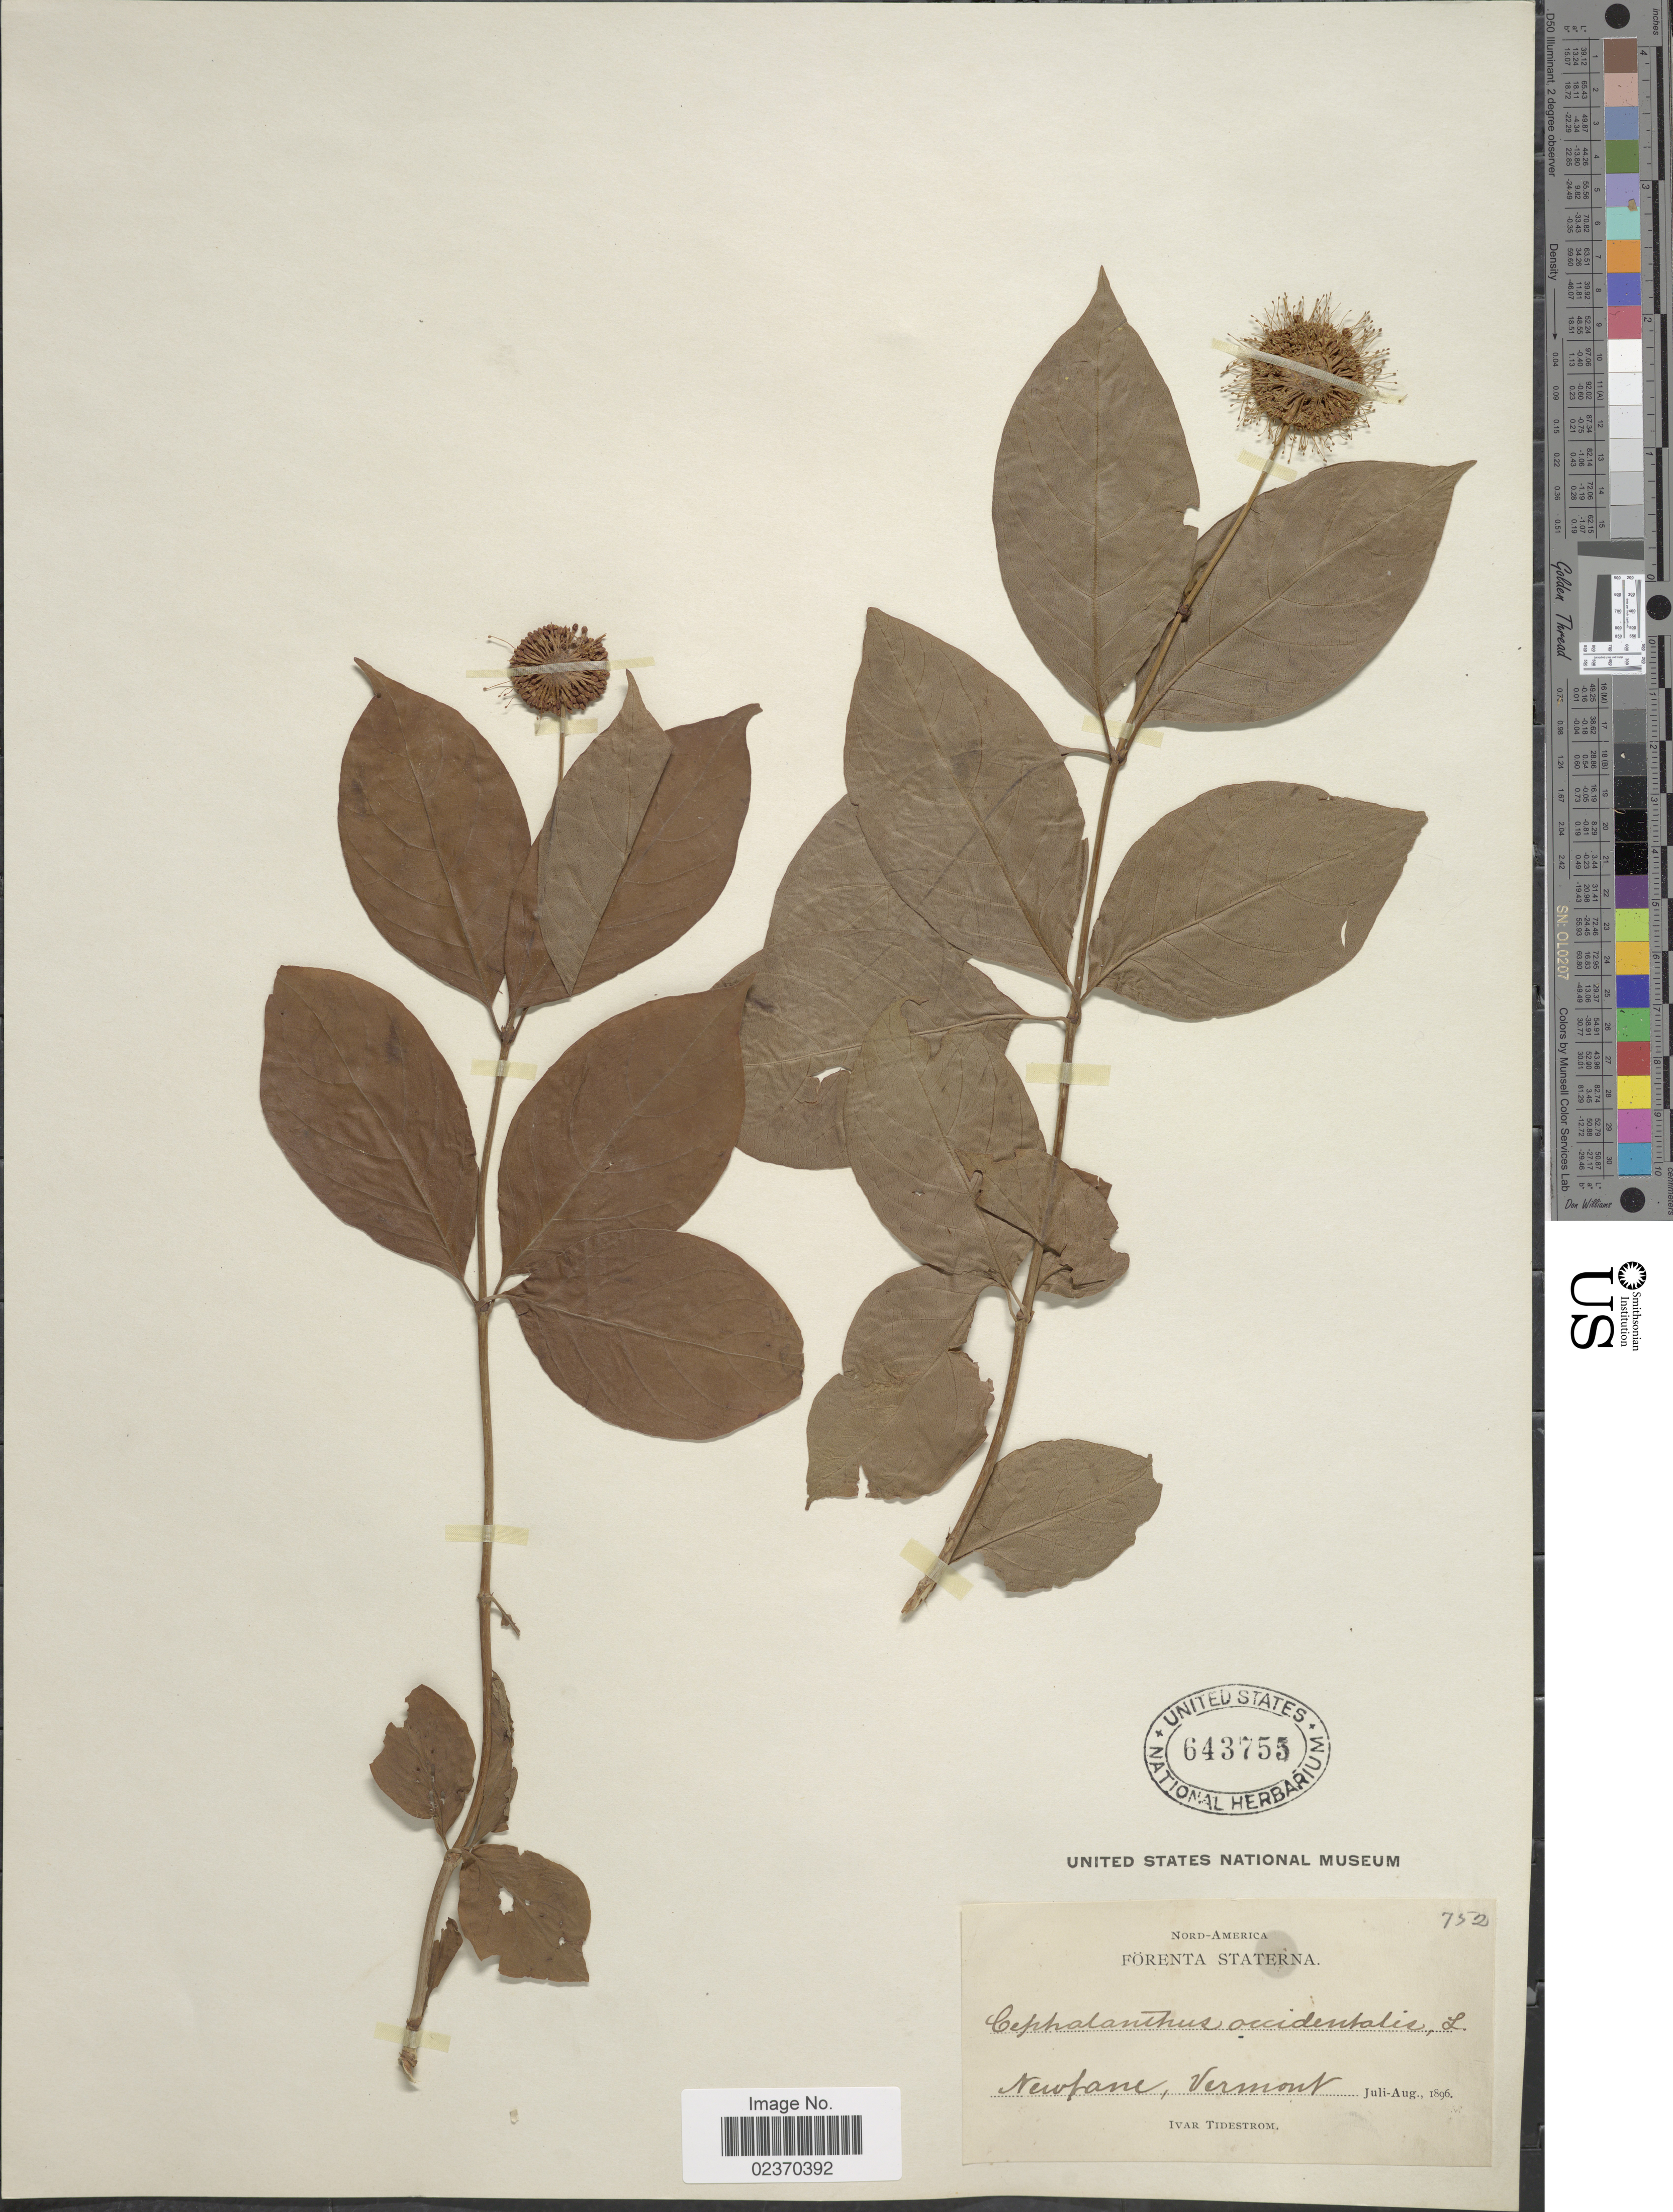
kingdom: Plantae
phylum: Tracheophyta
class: Magnoliopsida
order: Gentianales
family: Rubiaceae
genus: Cephalanthus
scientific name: Cephalanthus occidentalis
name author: L.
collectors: I. F. Tidestrom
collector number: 752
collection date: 1896-07/1896-08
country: United States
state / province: Vermont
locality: Newfane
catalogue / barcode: US 643755